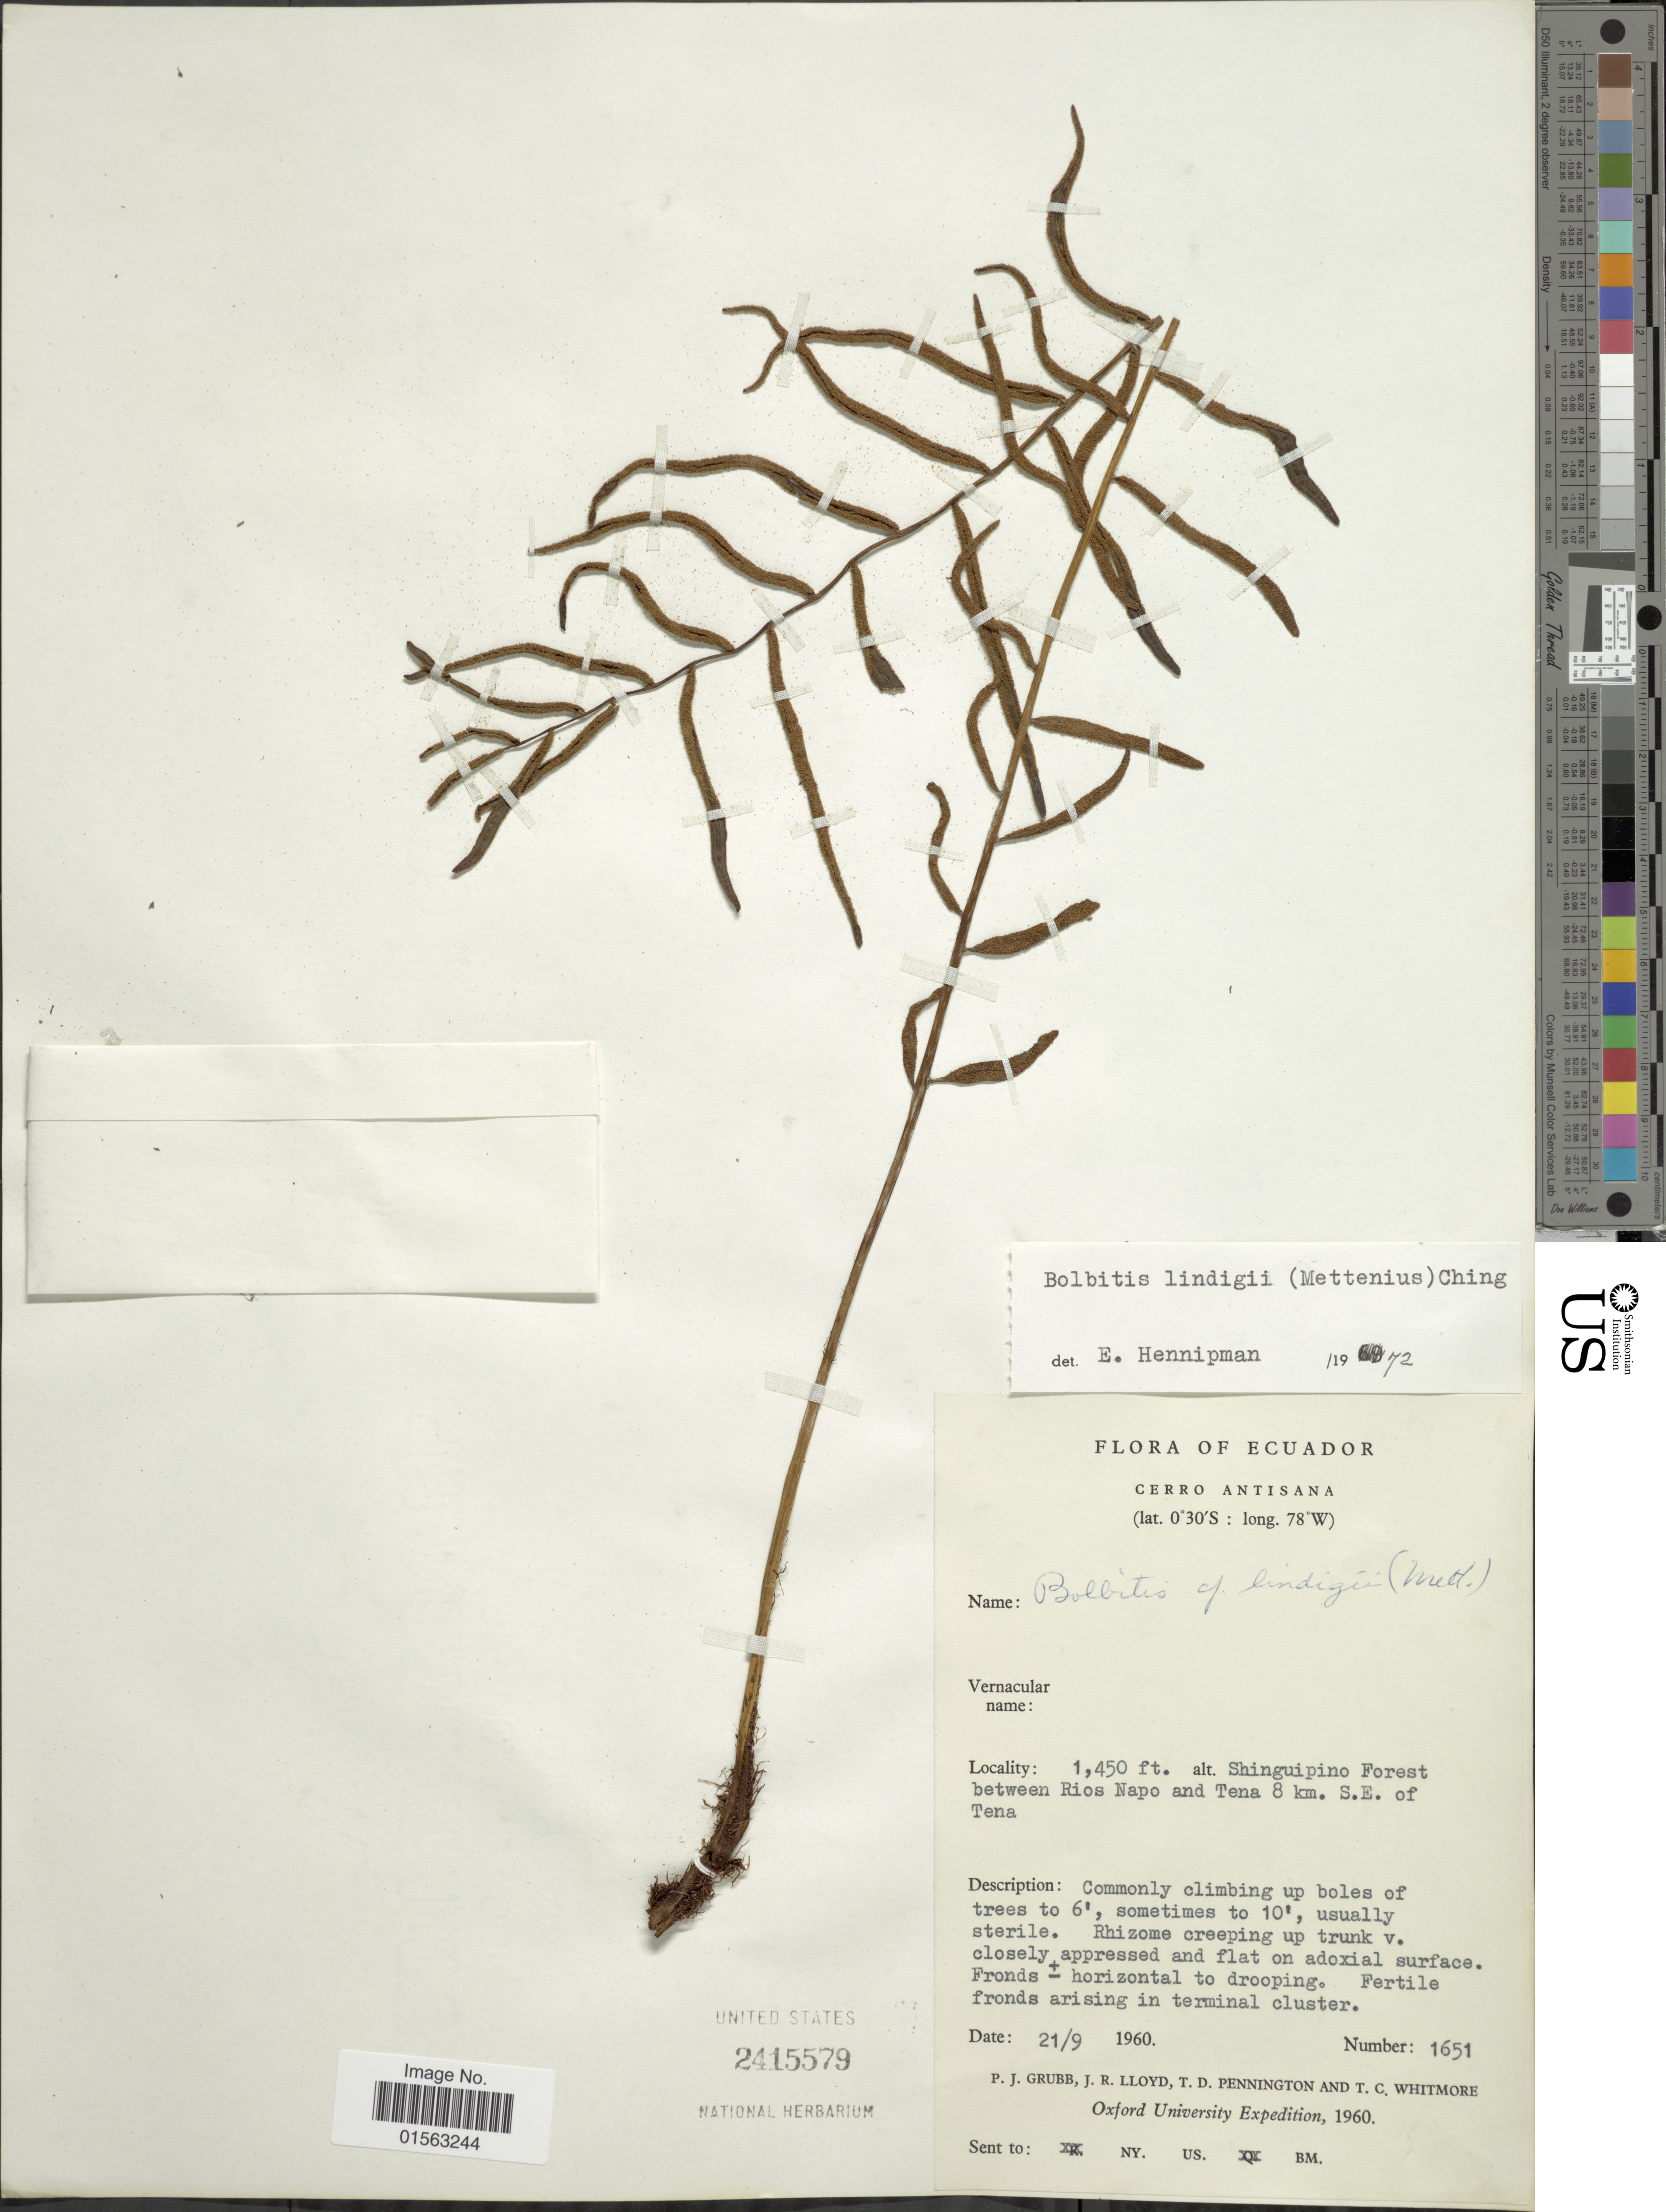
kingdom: Plantae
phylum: Tracheophyta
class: Polypodiopsida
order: Polypodiales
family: Dryopteridaceae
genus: Mickelia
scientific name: Mickelia lindigii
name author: (Mett.) R.C. Moran et al.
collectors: P. J. Grubb, J. R. Lloyd, T. D. Pennington & T. C. Whitmore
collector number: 1651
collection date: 1960-09-21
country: Ecuador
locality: Ecuador, Cerro Antisana, Shinguipino Forest between Rios Napo and Tena 8 km. S. E. of Tena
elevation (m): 442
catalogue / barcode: US 2415579